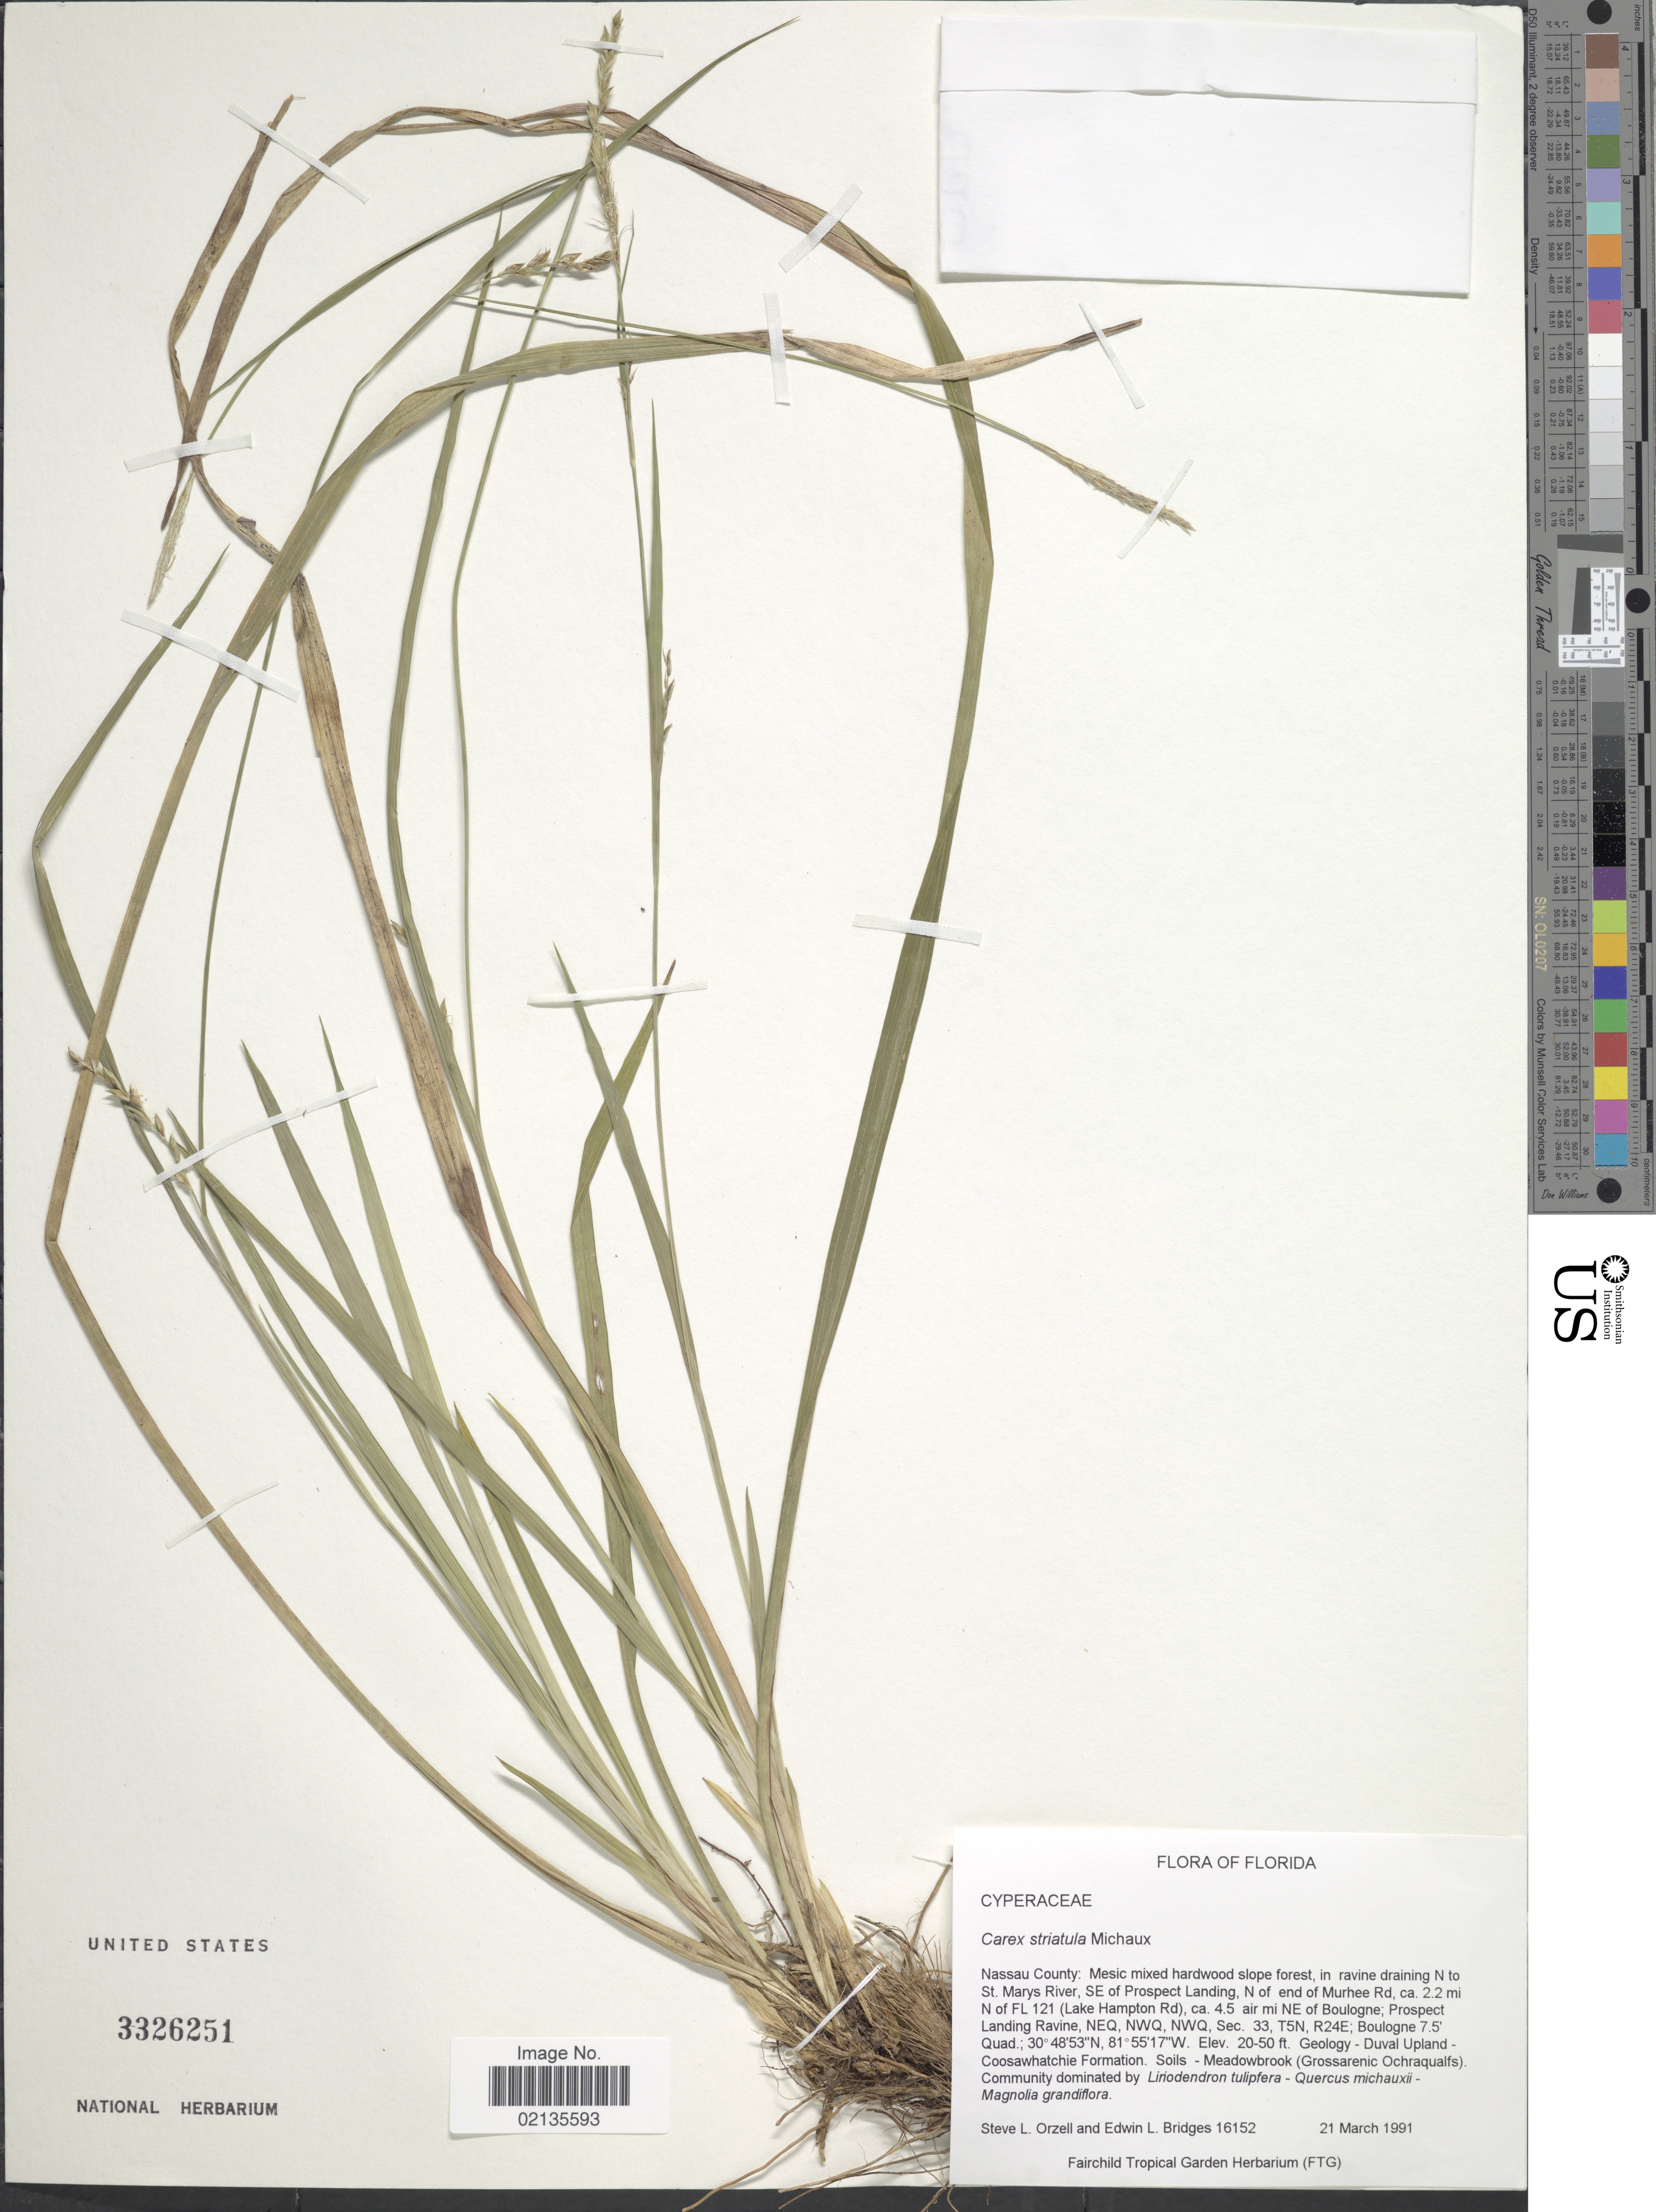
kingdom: Plantae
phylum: Tracheophyta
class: Liliopsida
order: Poales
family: Cyperaceae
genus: Carex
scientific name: Carex striatula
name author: Michx.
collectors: S. Orzell & E. Bridges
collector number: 16152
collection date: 1991-03-21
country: United States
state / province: Florida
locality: Nassau County: in ravine draining N to St. Marys River, SE of Prospect Landing, N of end Murhee Rd, ca. 2.2 mi N of FL 121 (Lake Hampton Rd.), ca. 4.5 air mi NE of Boulogne; Prospect Landing Ravien, NEQ, NWQ, NWQ, Sec. 33, T5N, R24E; Boulogne 7.5' Quad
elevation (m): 6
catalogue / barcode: US 3326251